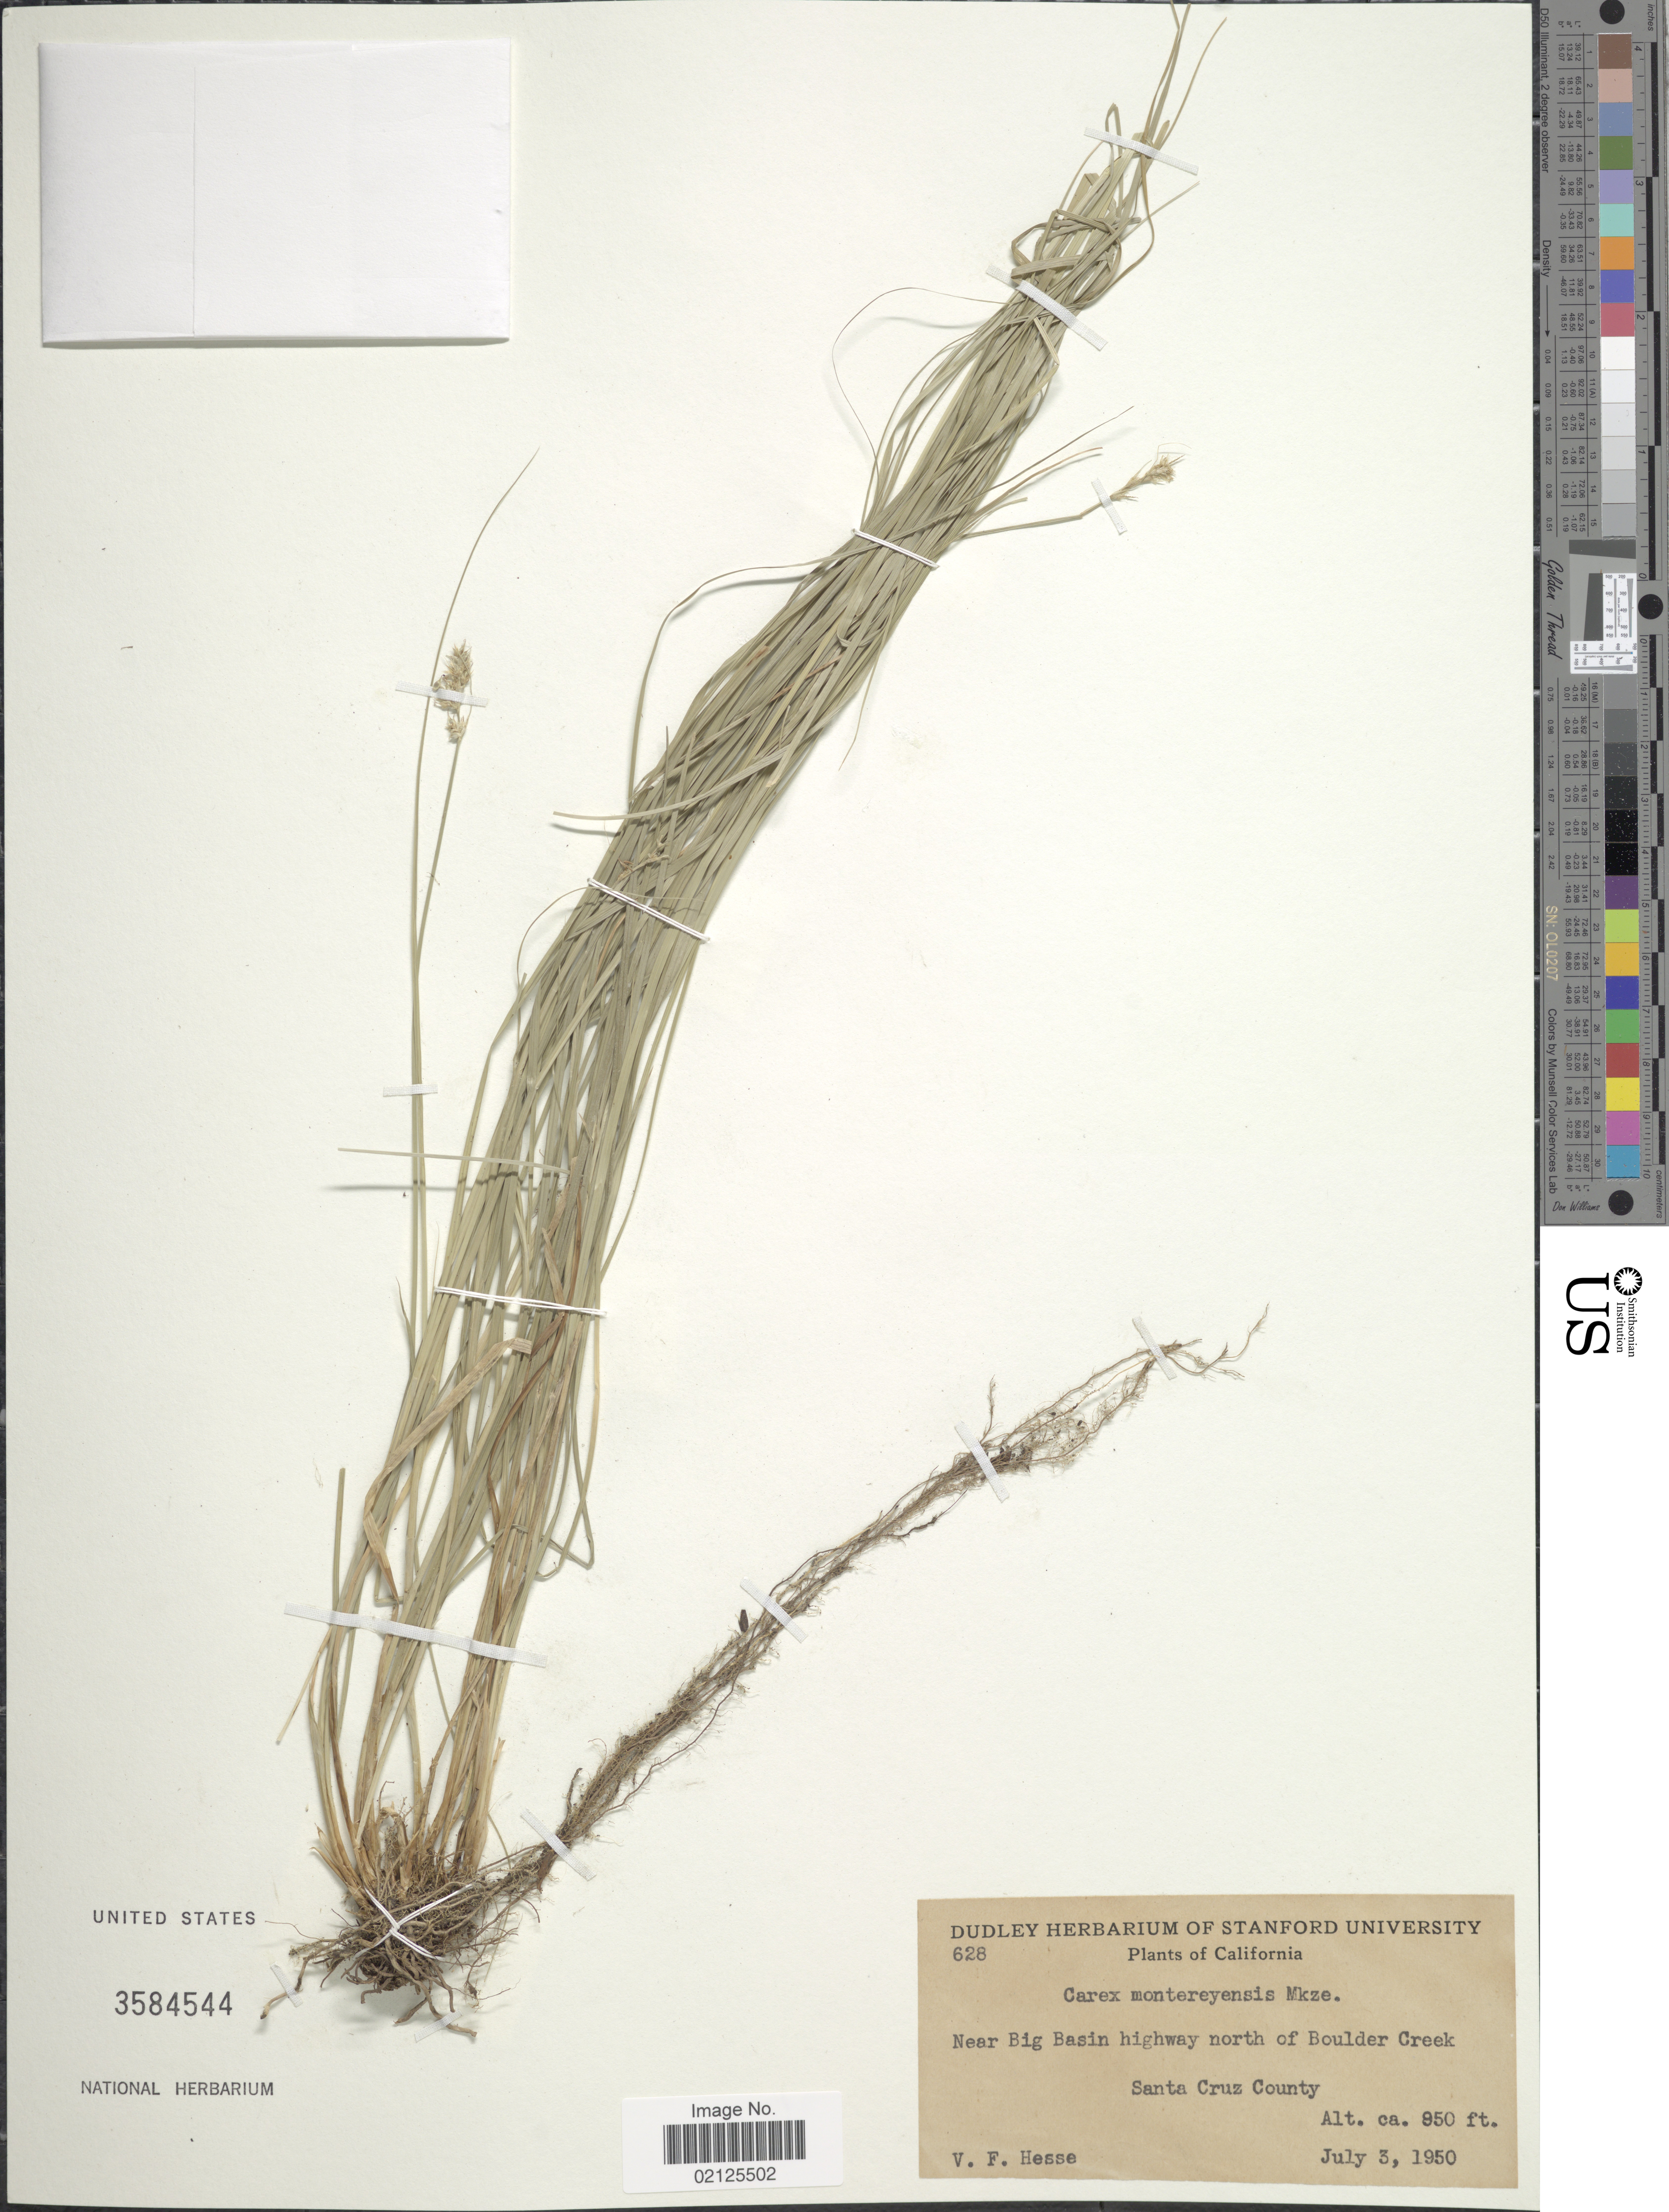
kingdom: Plantae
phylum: Tracheophyta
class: Liliopsida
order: Poales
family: Cyperaceae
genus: Carex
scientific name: Carex harfordii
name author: Mack.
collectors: V. Hesse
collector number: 628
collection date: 1950-07-03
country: United States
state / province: California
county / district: Santa Cruz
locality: Near Big Basin highway north of Boulder Creek, Santa Cruz County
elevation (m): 290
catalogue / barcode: US 3584544